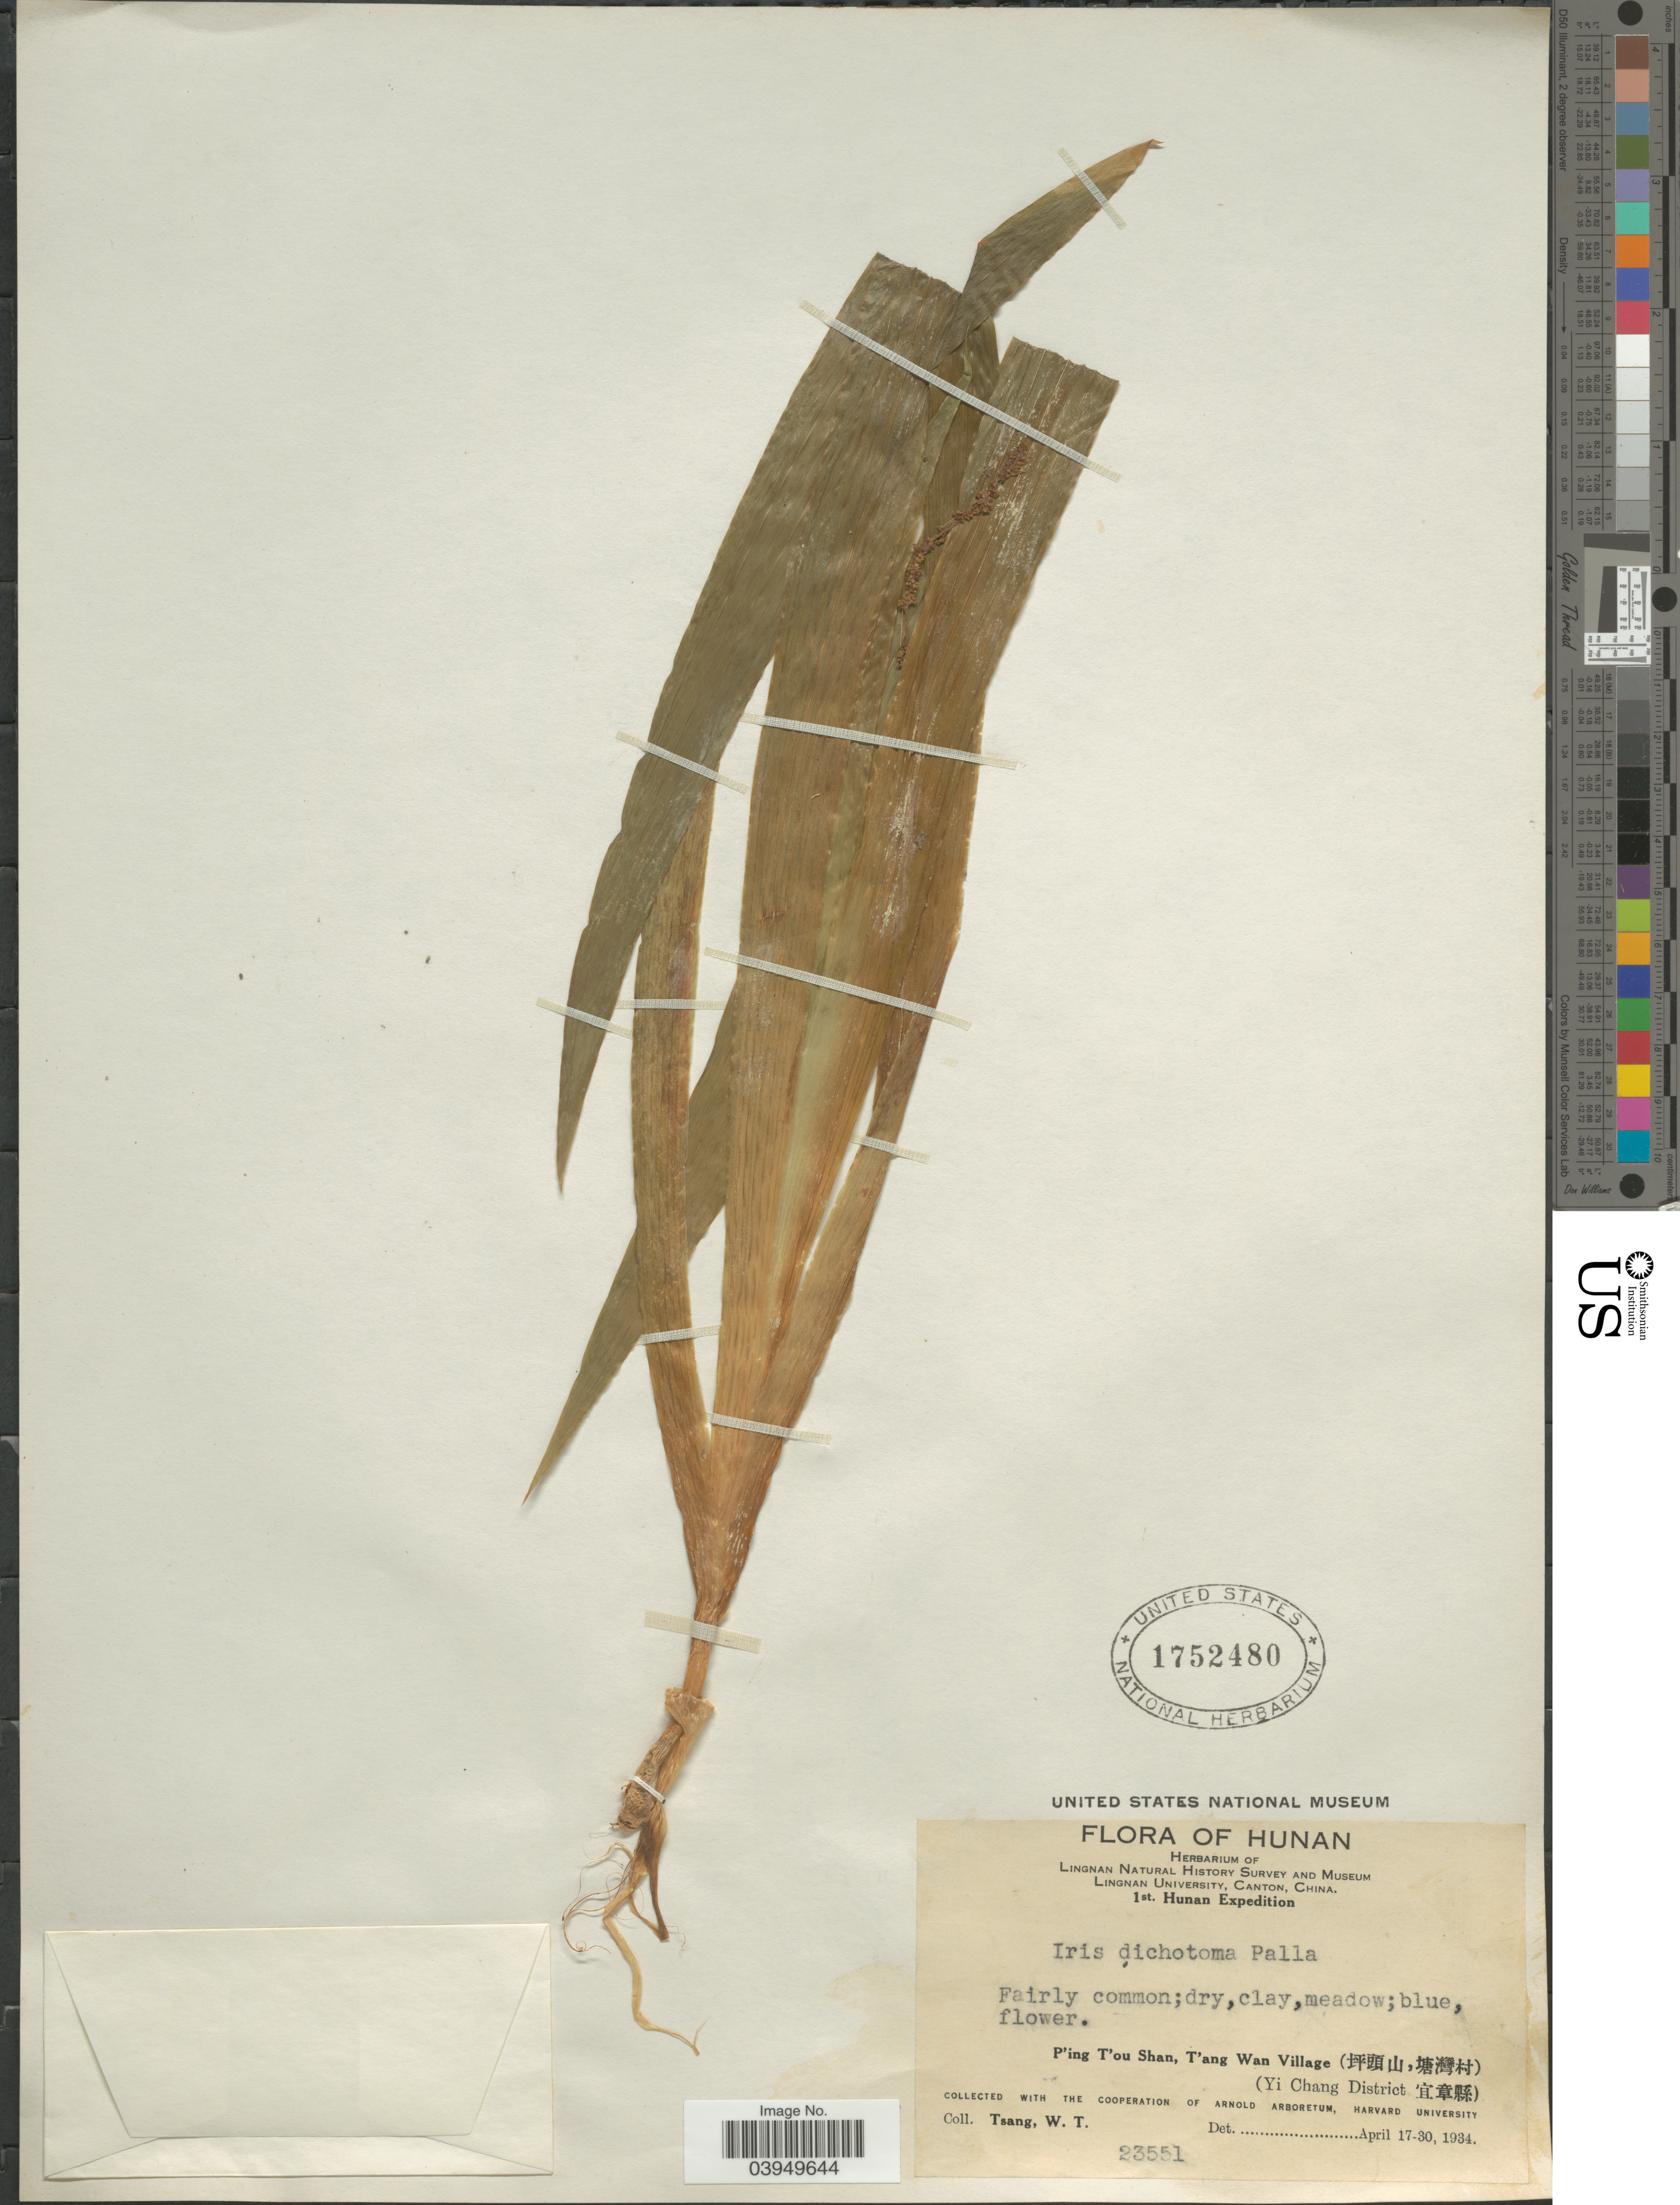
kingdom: Plantae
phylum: Tracheophyta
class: Liliopsida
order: Asparagales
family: Iridaceae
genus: Iris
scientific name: Iris dichotoma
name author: Pall.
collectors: W. T. Tsang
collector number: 23551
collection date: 1934-04-17/1934-04-30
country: China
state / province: Hunan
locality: P'ing T'ou Shan, T'ang Wan Village (X). (Yi Chang District X).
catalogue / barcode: US 1752480